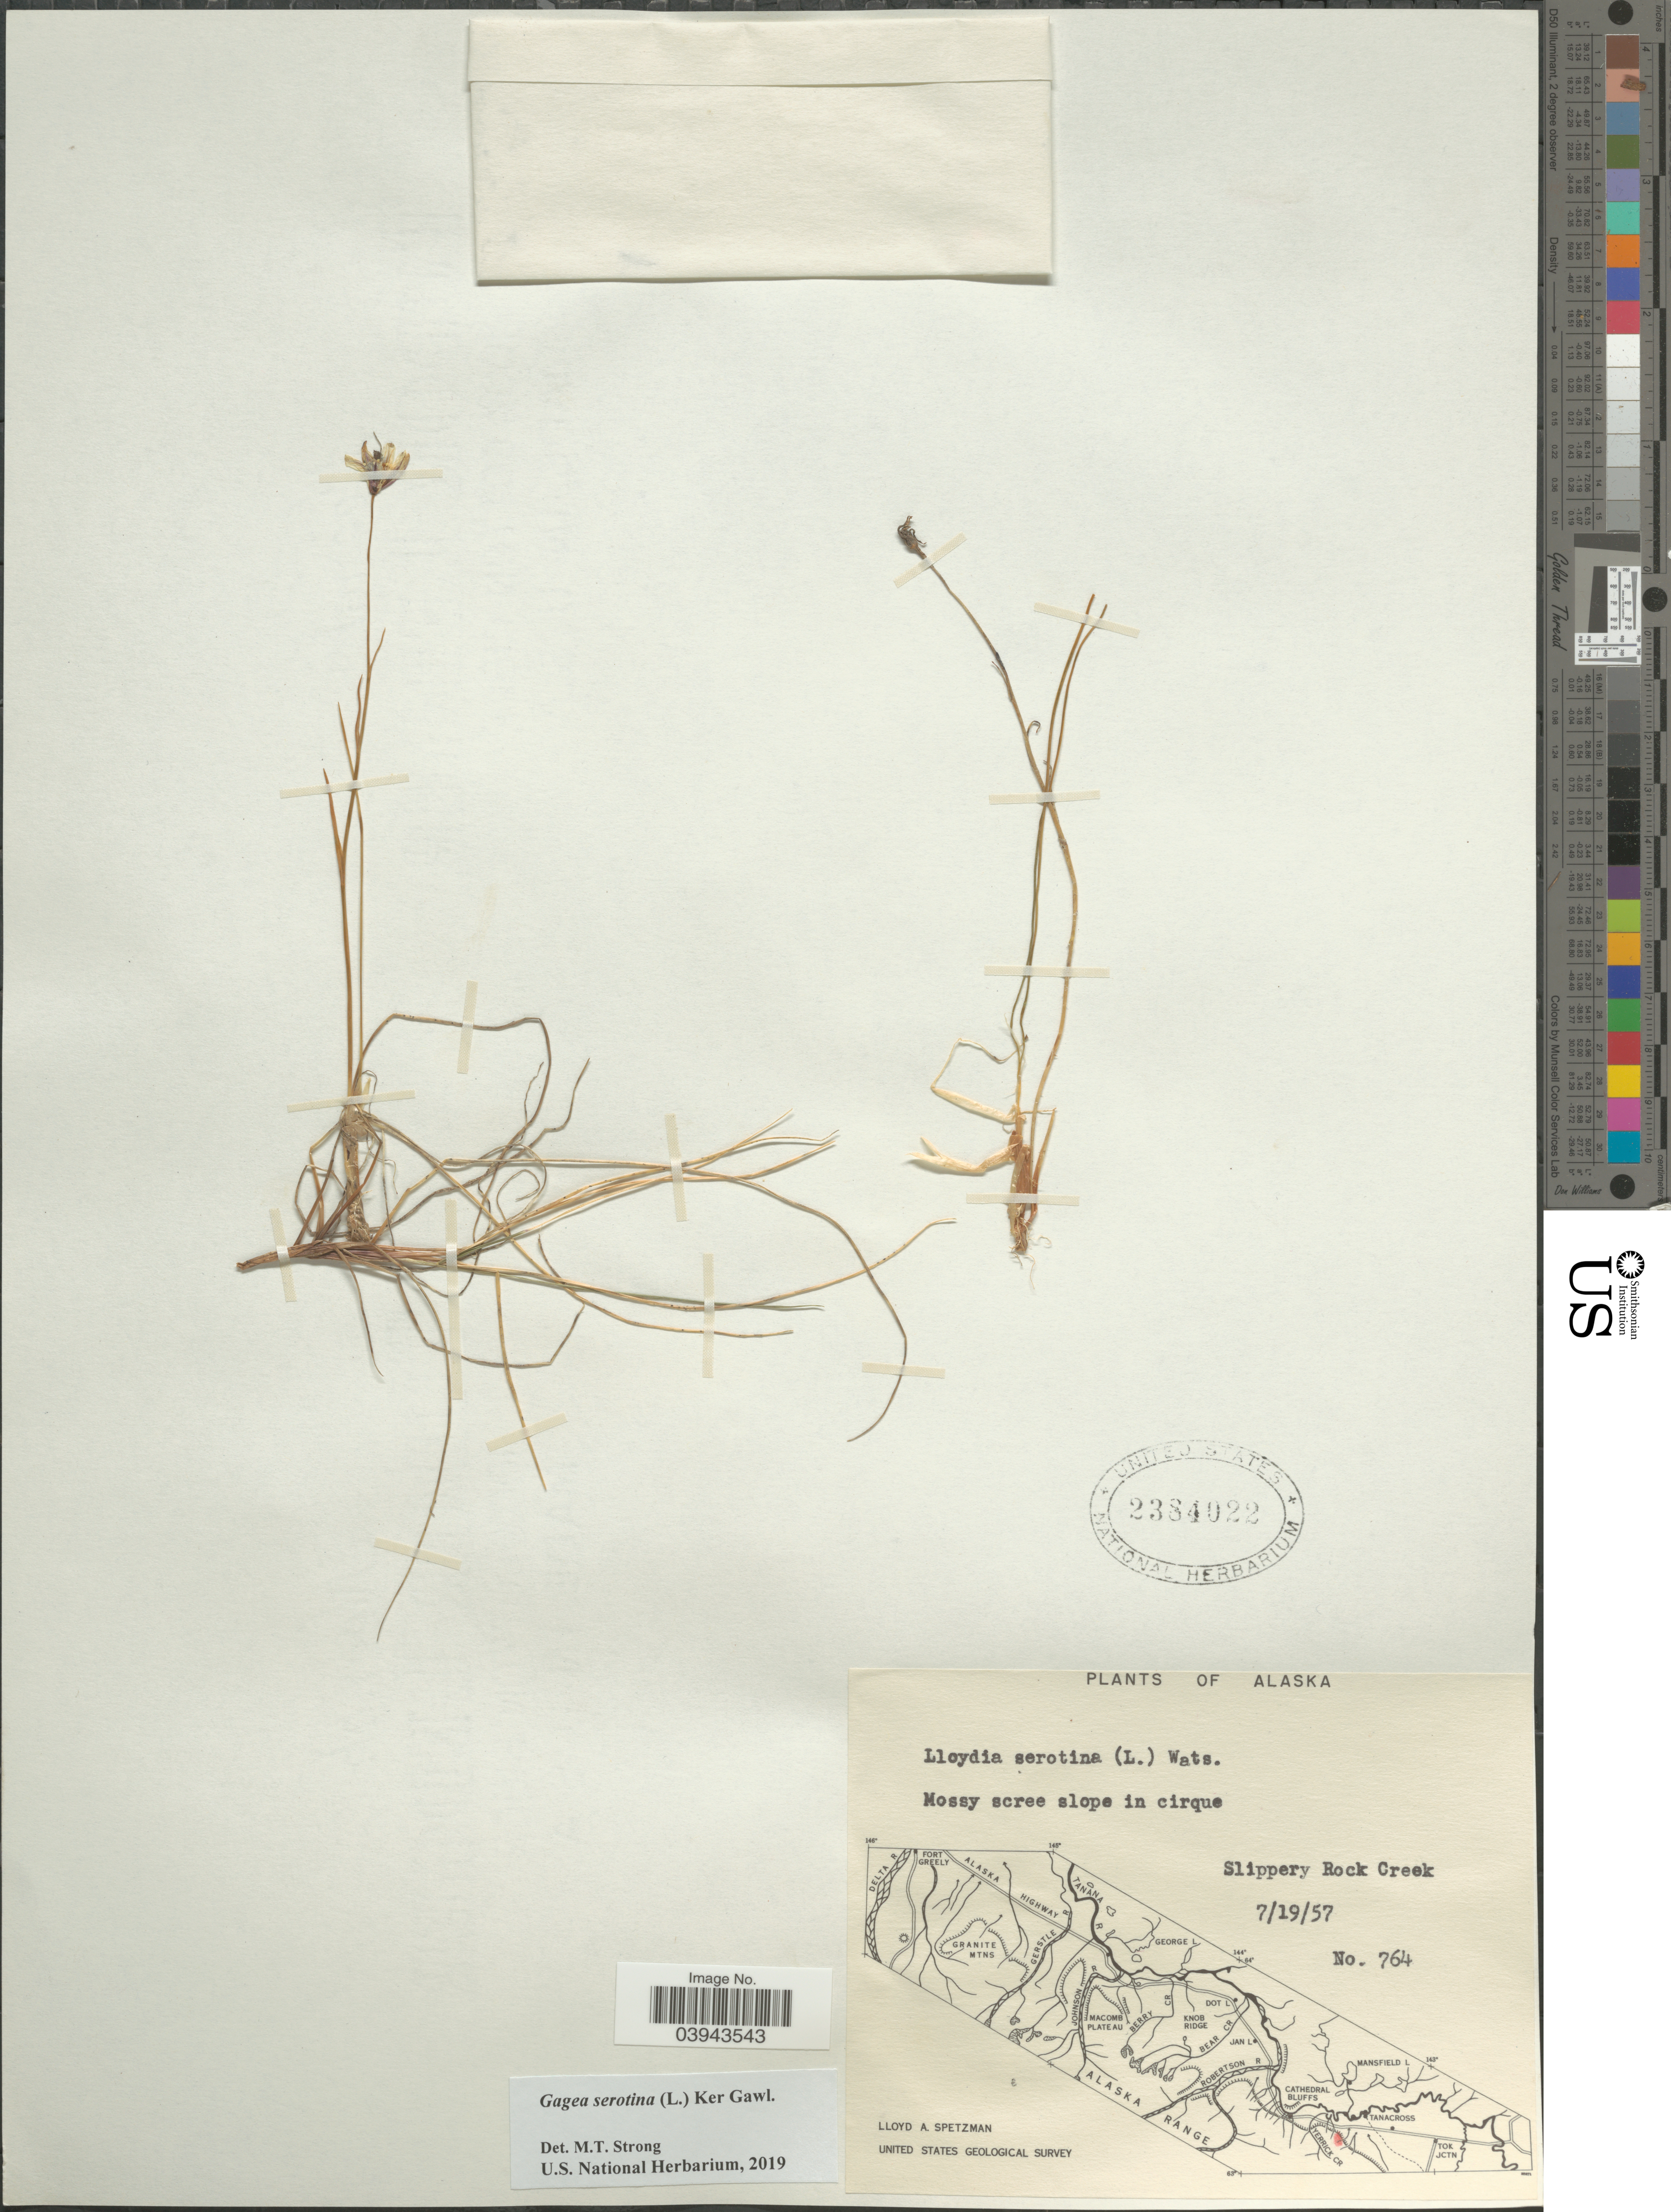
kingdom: Plantae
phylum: Tracheophyta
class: Liliopsida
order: Liliales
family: Liliaceae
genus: Lloydia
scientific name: Lloydia serotina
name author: (L.) Salisb. ex Rchb.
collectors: L. Spetzman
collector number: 764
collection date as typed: Transcribed d/m/y: 19/7/57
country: United States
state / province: Alaska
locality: Slippery Rock Creek.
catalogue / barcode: US 2384022